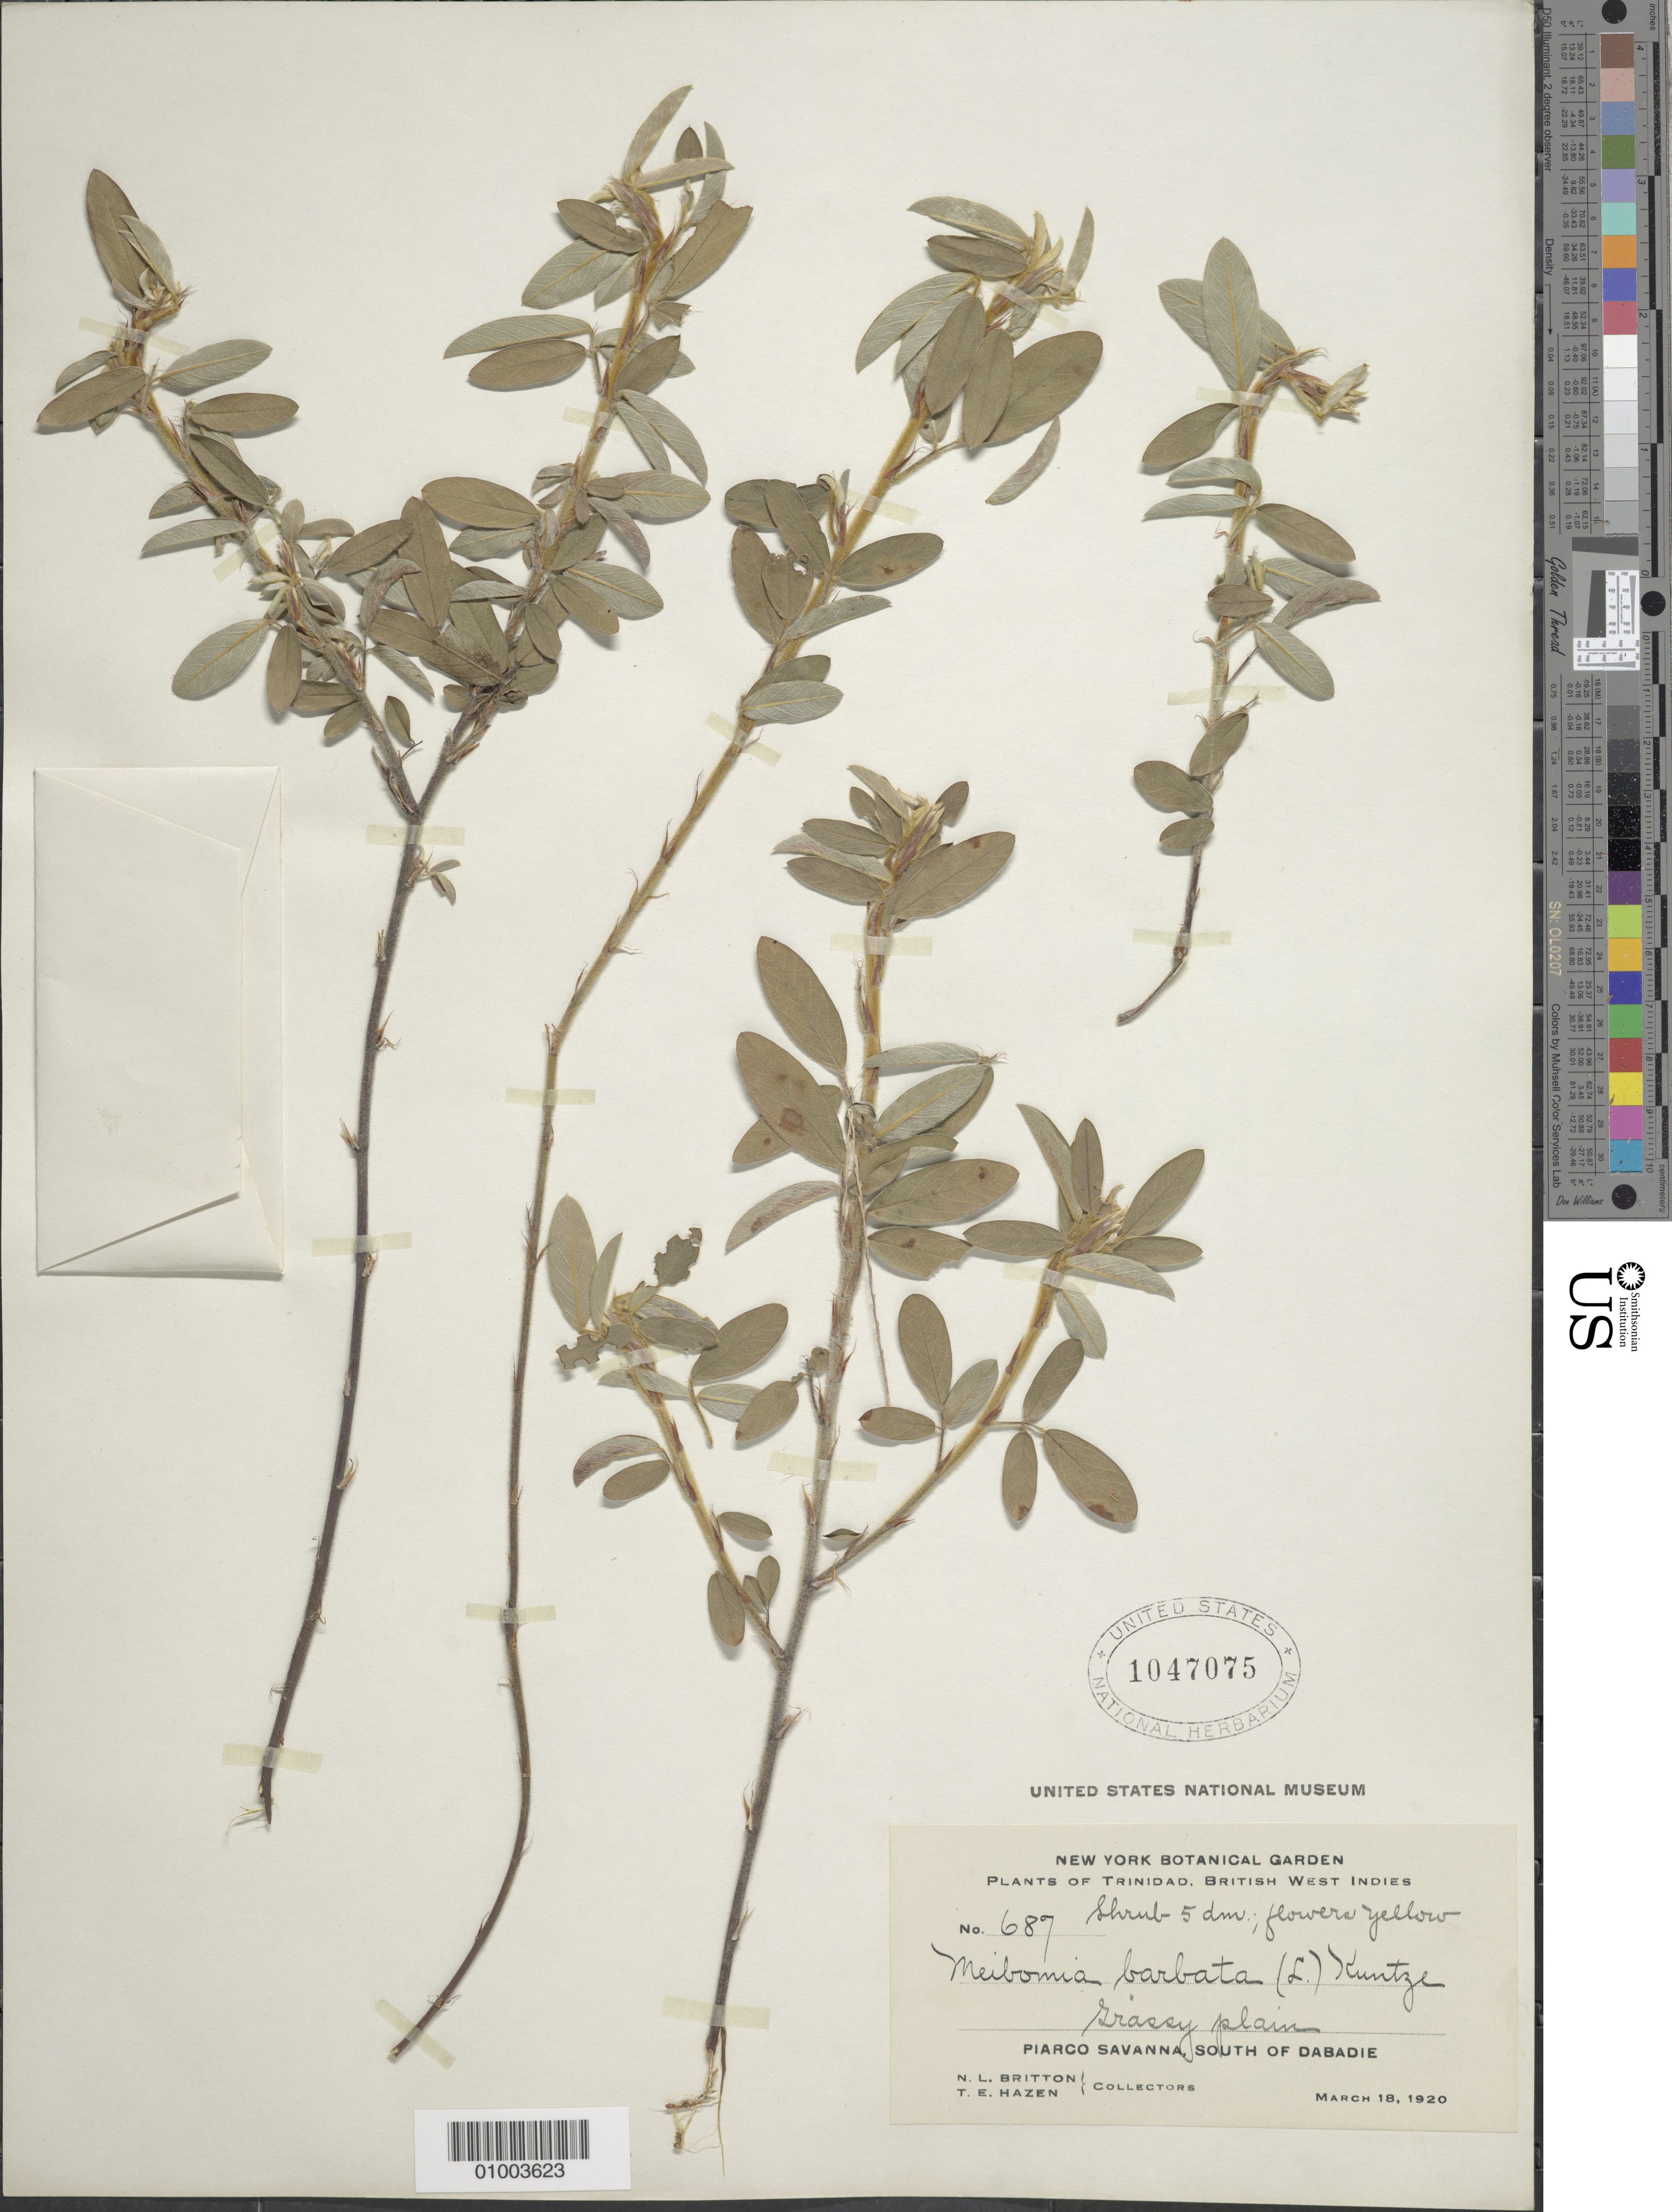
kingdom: Plantae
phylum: Tracheophyta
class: Magnoliopsida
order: Fabales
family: Fabaceae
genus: Grona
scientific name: Grona barbata var. barbata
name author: (L.) H. Ohashi & K. Ohashi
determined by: Strong, Mark T., (BOT), Smithsonian Institution - National Museum of Natural History (UNITED STATES)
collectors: N. Britton & T. E. Hazen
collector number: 689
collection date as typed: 18 Mar 1920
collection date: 1920-03-18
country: Trinidad and Tobago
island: Trinidad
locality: Piarco Savanna, South of Dabadie. Grassy Plain. Shrub 5dm; flowers yellow.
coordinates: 0 N, 0 E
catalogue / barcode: US 1047075